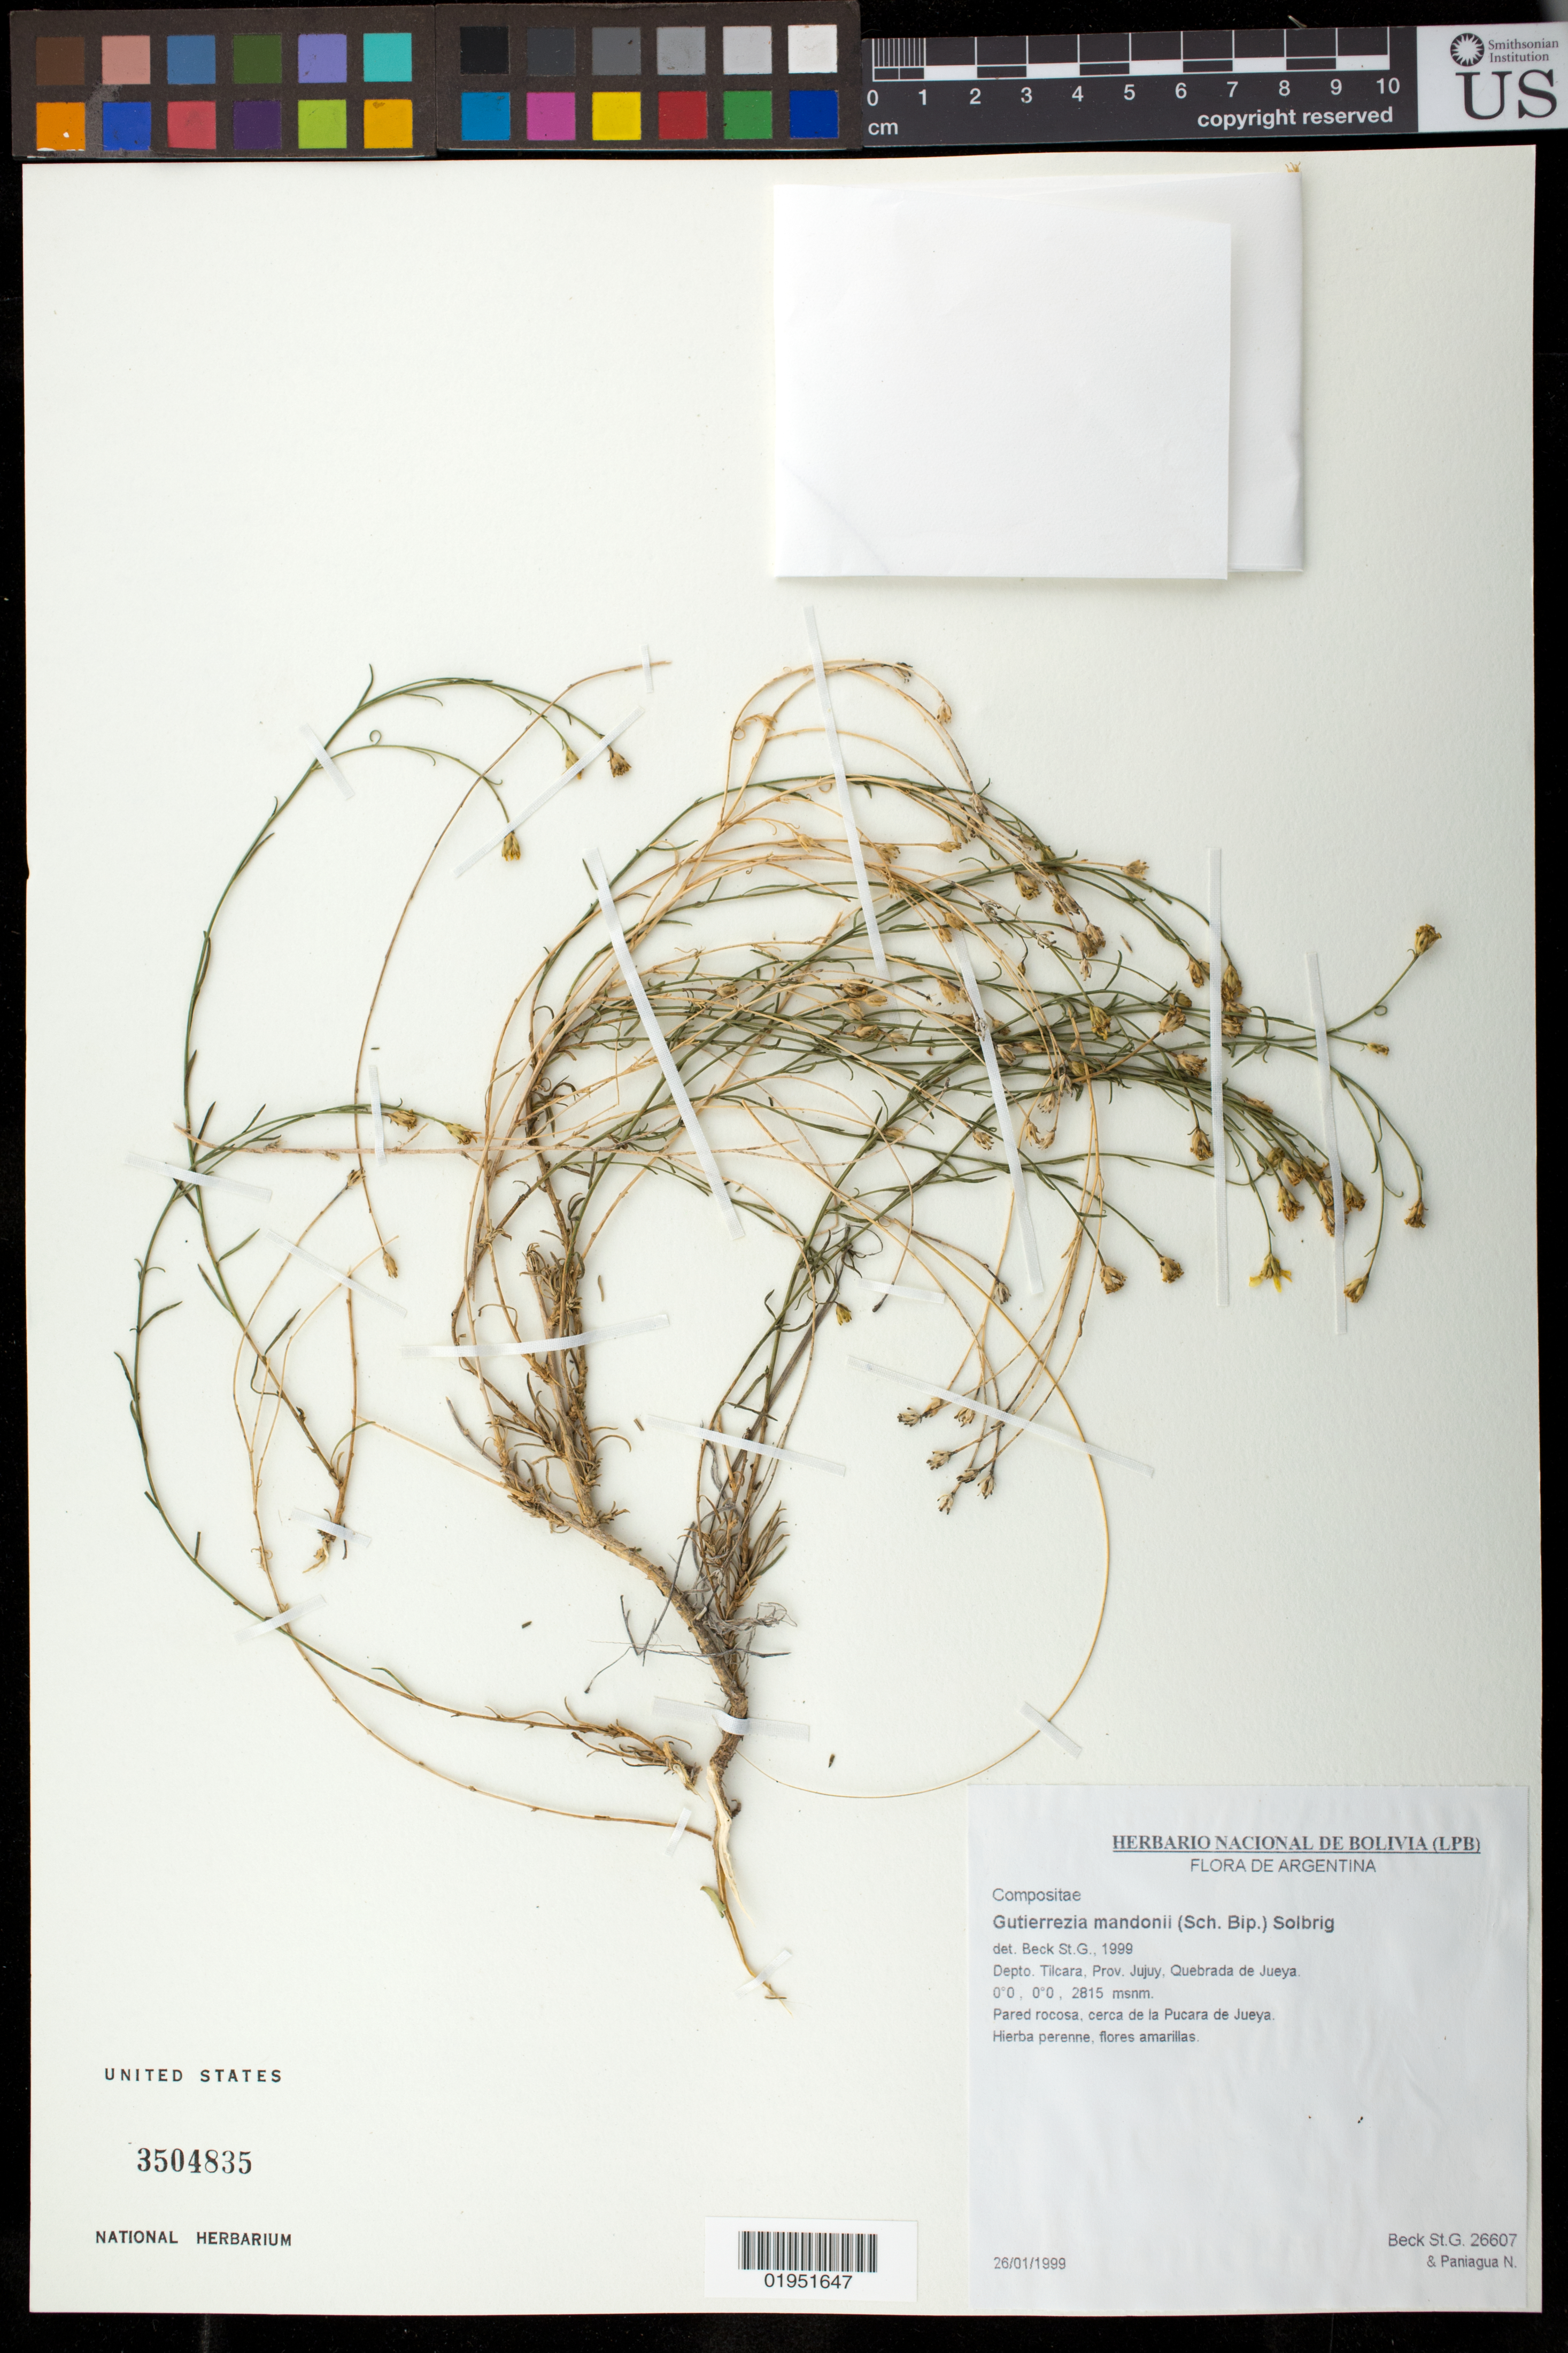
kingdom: Plantae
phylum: Tracheophyta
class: Magnoliopsida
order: Asterales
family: Asteraceae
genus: Gutierrezia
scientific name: Gutierrezia mandonii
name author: (Sch. Bip.) Solbrig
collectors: S. G. Beck & N. Paniagua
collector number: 26607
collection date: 1999-01-26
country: Argentina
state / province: Jujuy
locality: Depto. Tilcara, Quebrada de Jueya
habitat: Pared rocosa, cerca de la Pucara de Jueya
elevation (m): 2815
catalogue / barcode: US 3504835